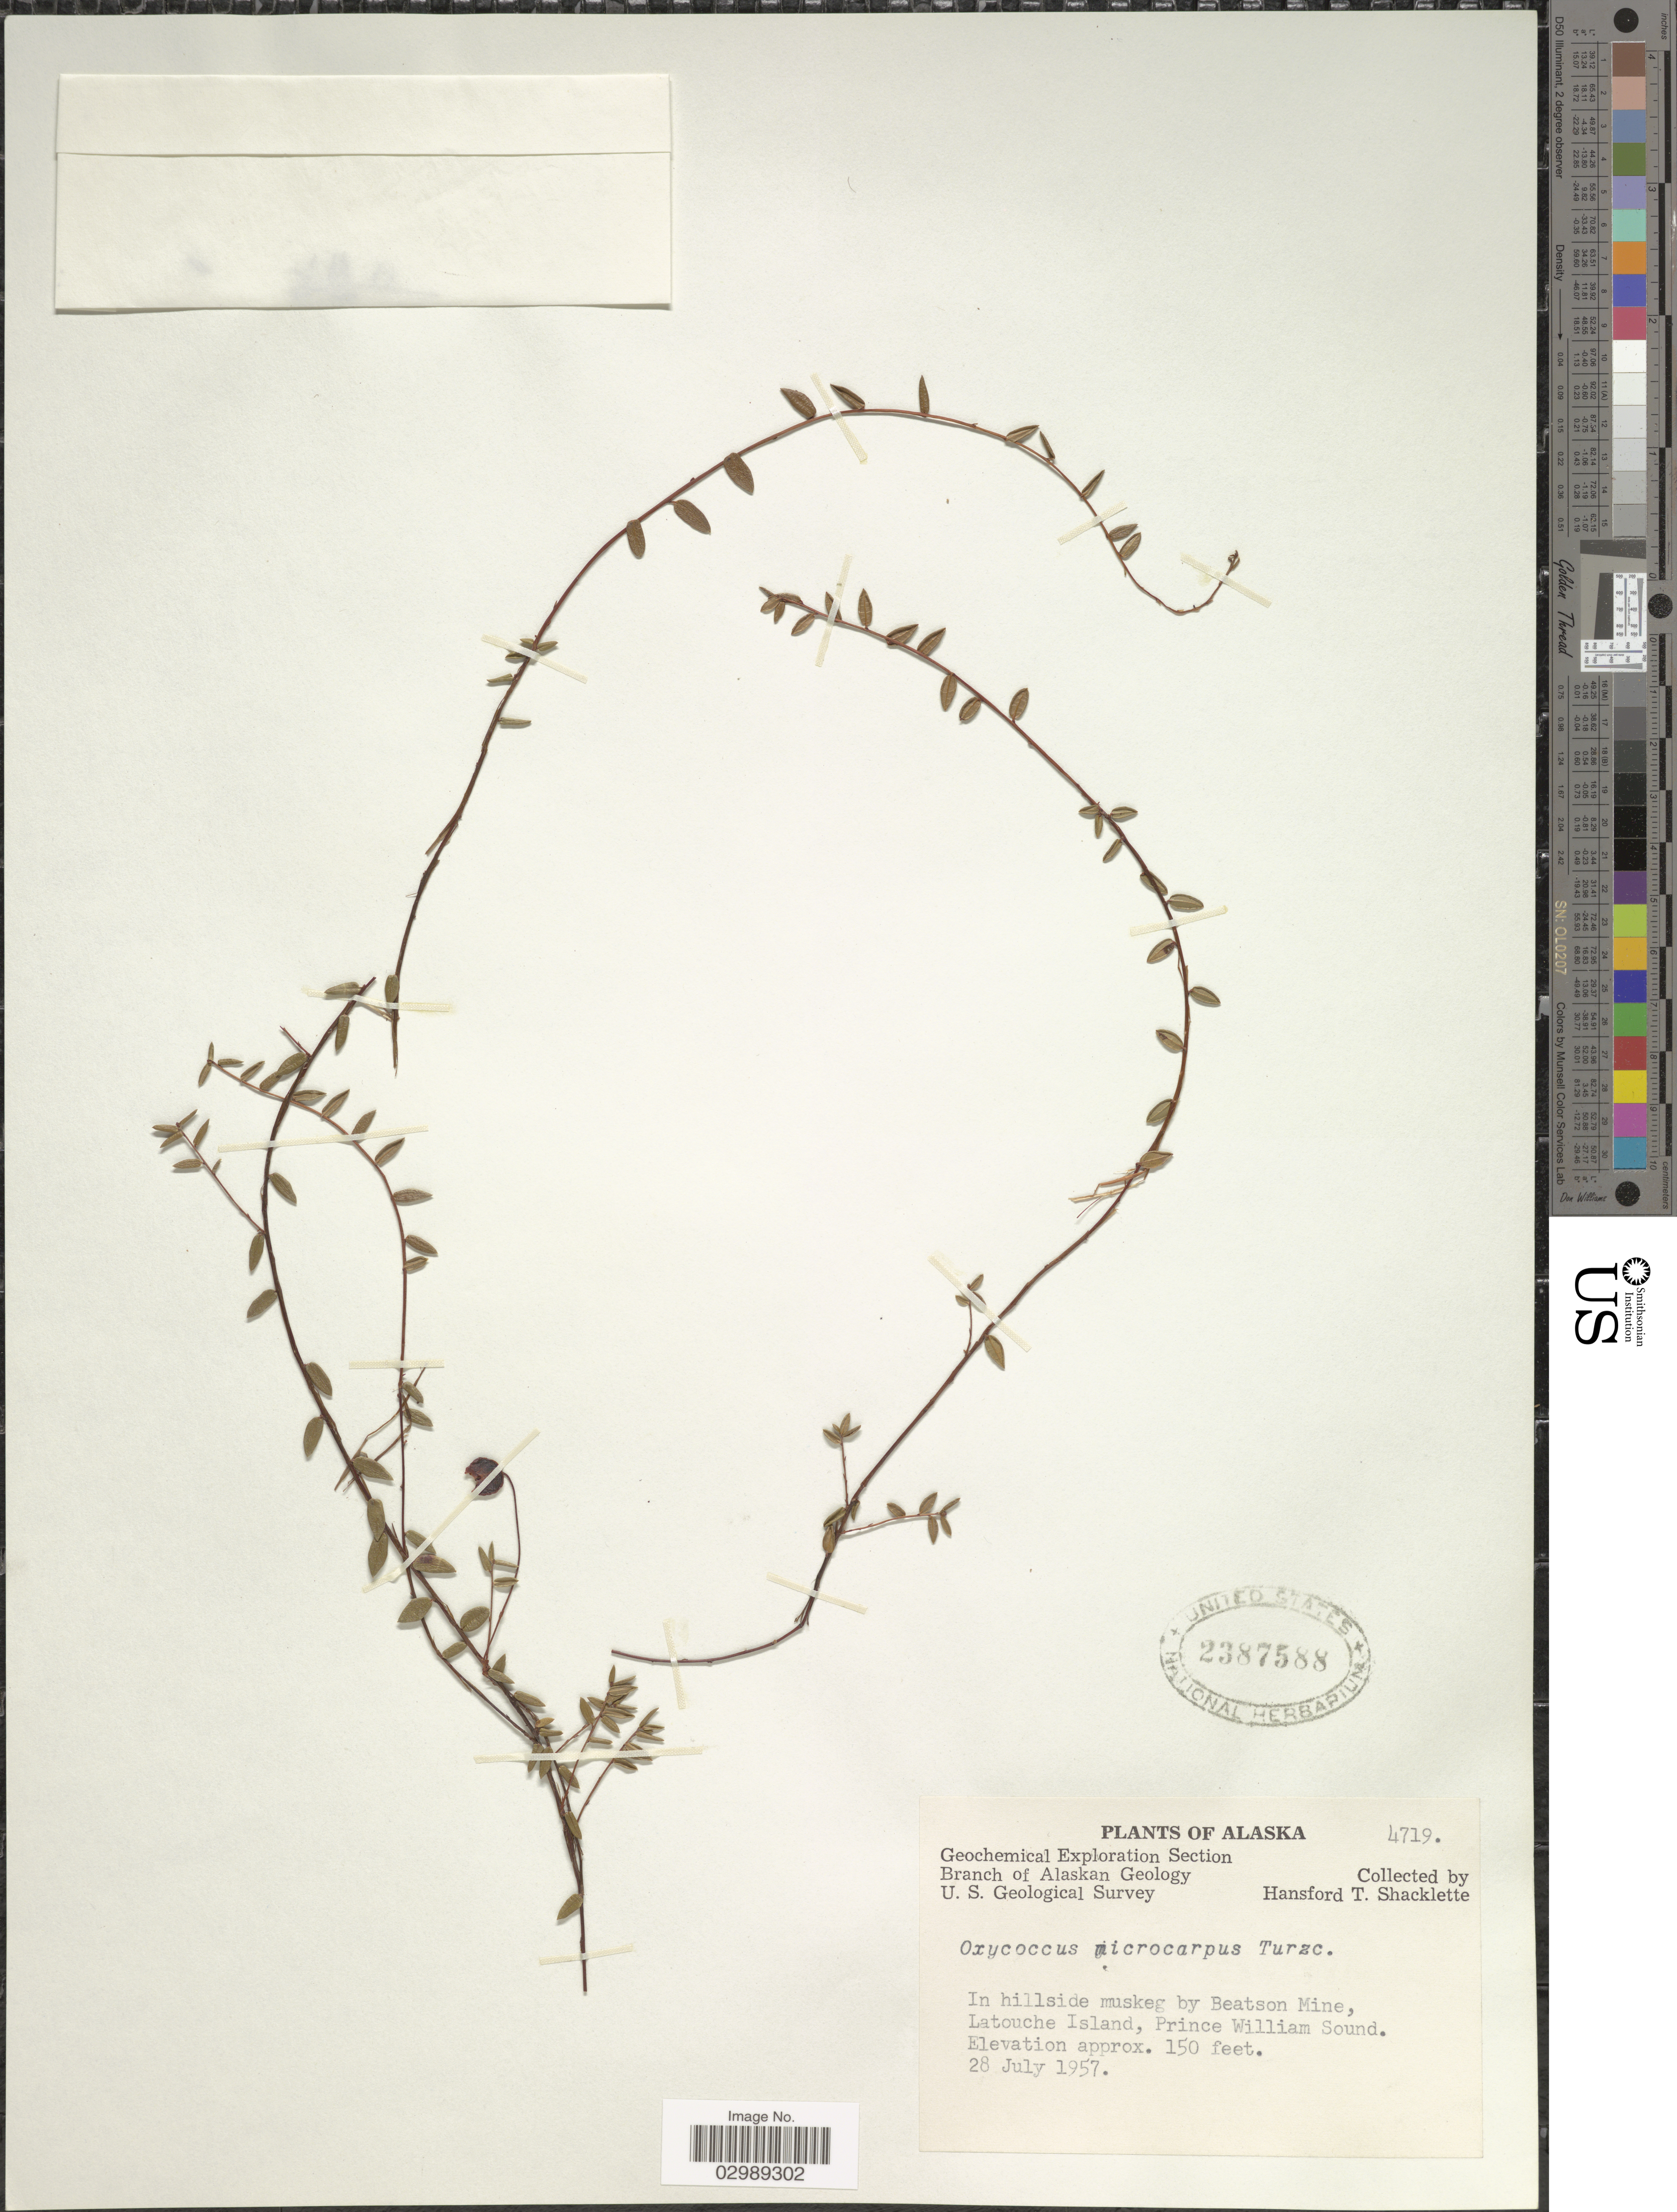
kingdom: Plantae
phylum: Tracheophyta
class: Magnoliopsida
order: Ericales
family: Ericaceae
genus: Vaccinium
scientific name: Vaccinium oxycoccos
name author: L.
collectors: H. Shacklette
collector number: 4719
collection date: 1957-07-28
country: United States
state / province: Alaska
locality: In hillside muskeg by Beatson Mine, Latouche Island, Prince William Sound.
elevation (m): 46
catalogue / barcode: US 2387588